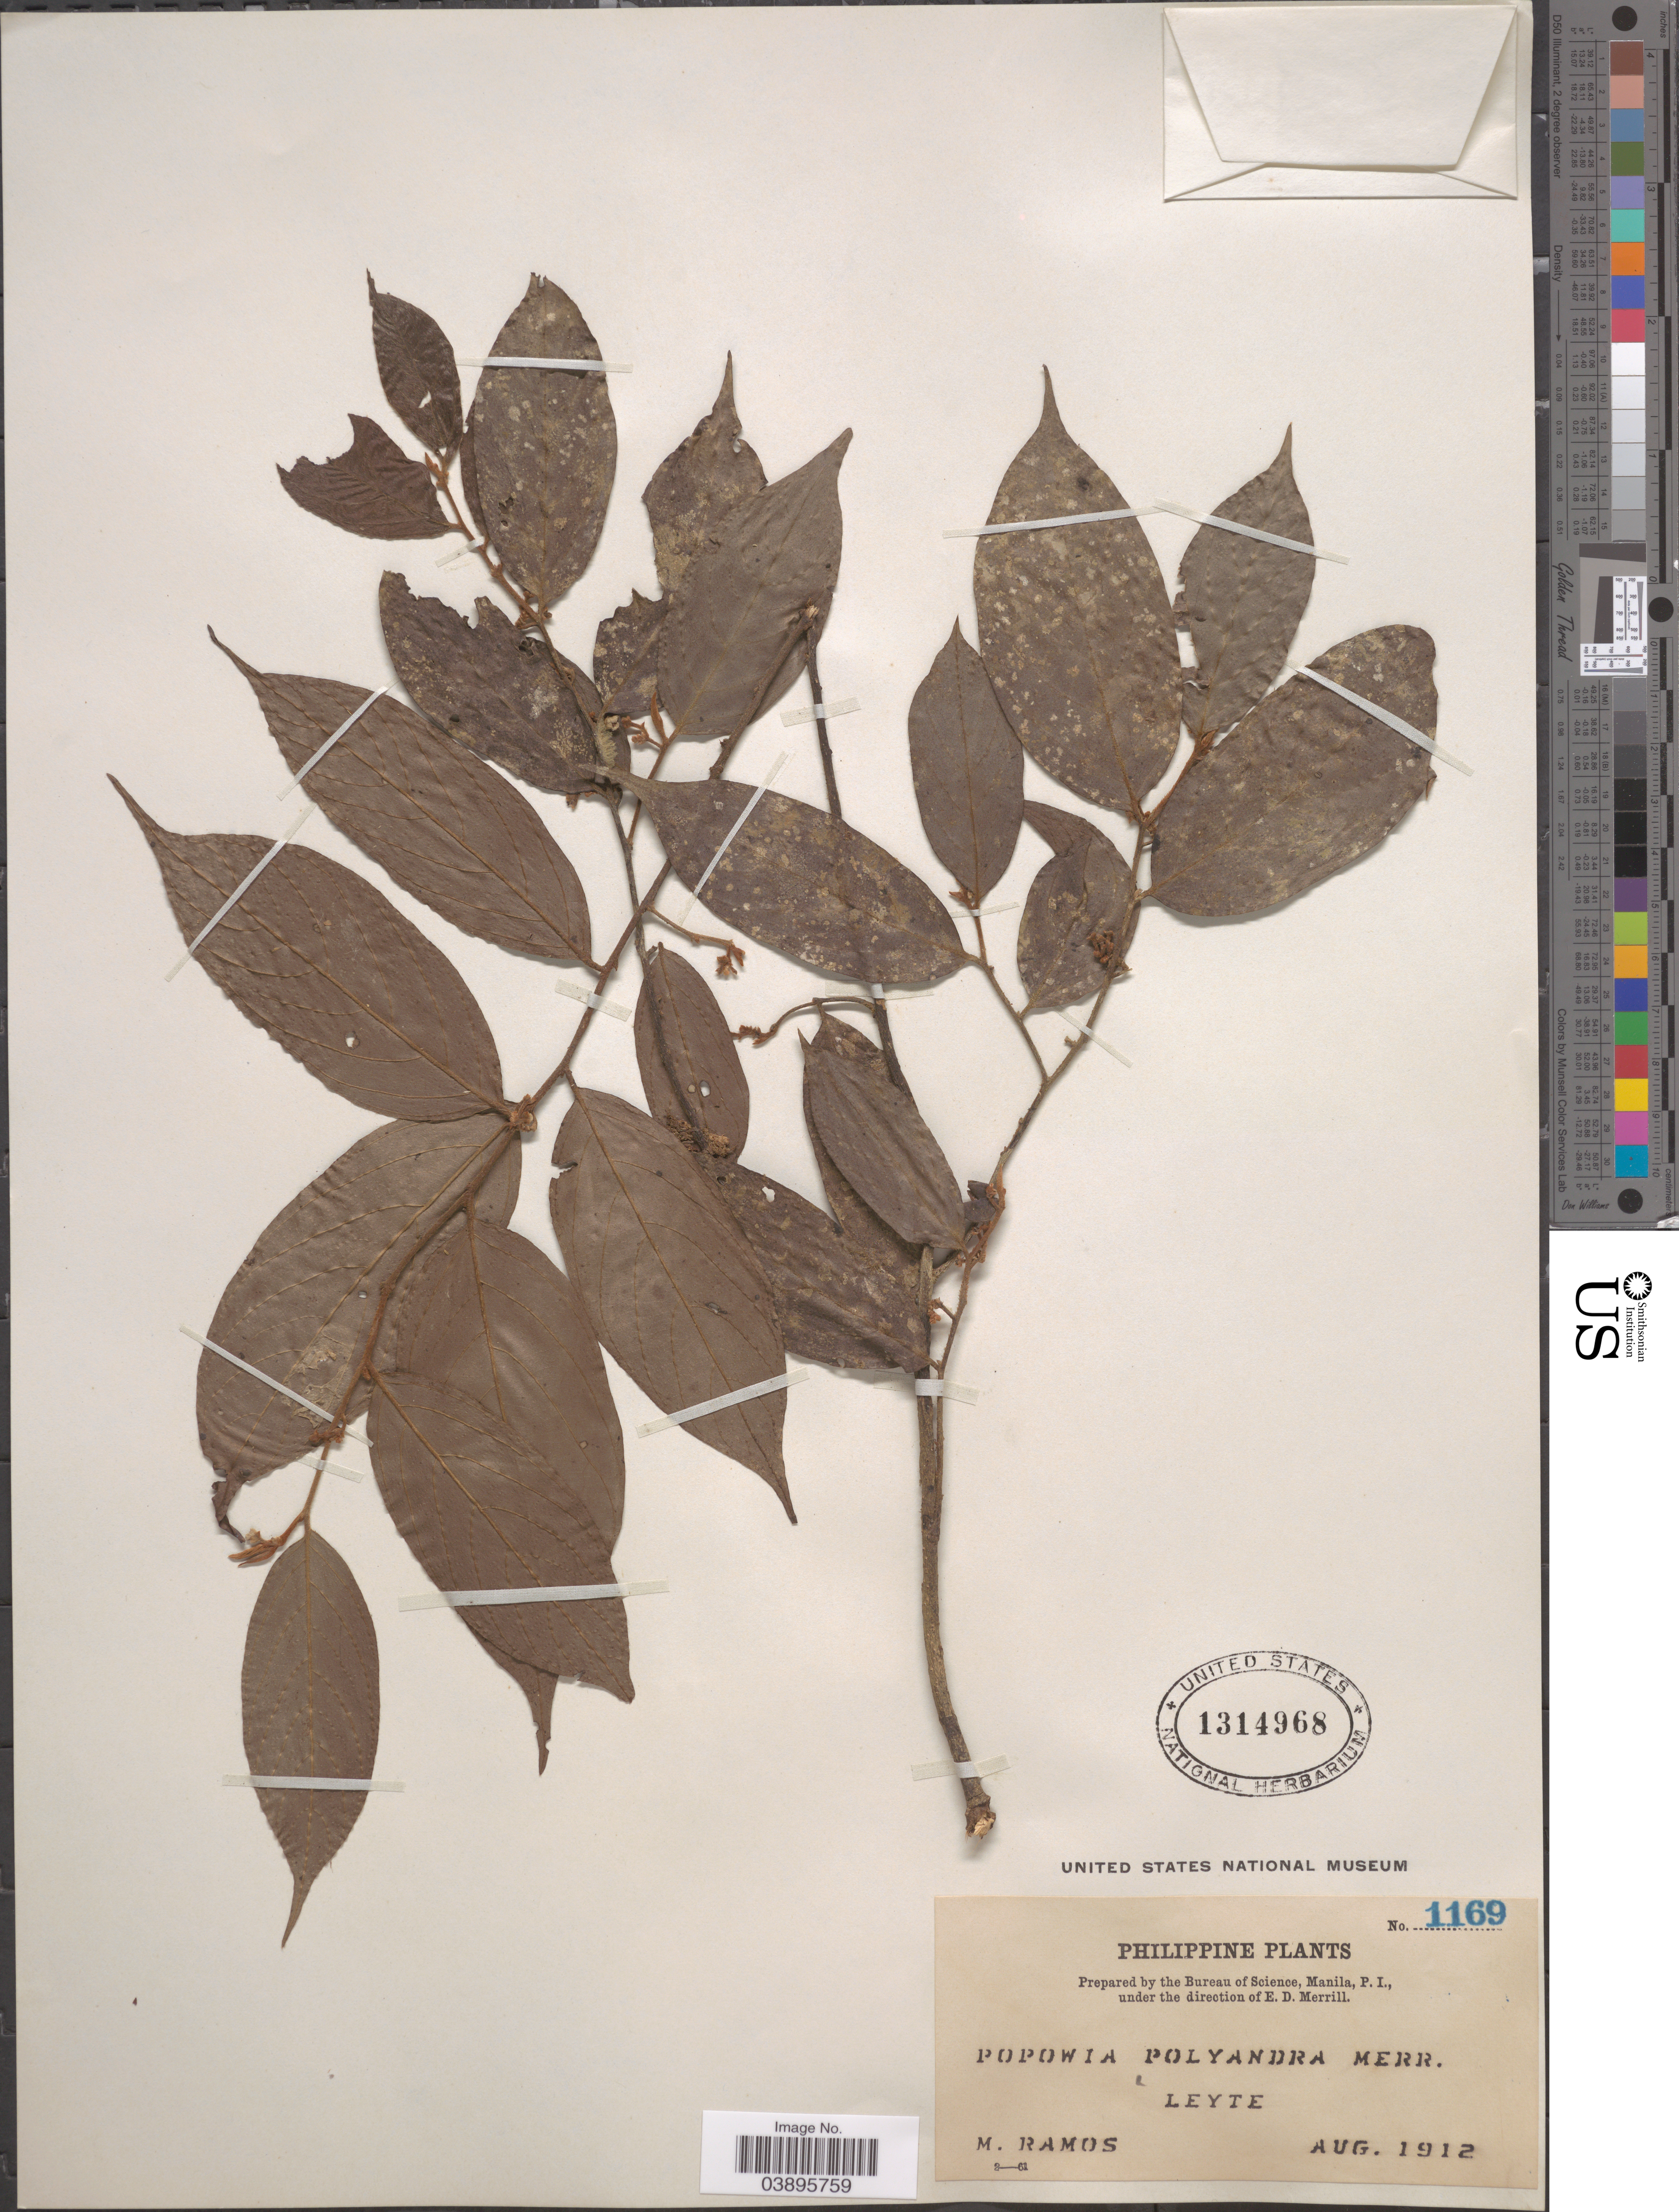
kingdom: Plantae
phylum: Tracheophyta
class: Magnoliopsida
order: Magnoliales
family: Annonaceae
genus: Popowia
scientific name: Popowia pisocarpa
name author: (Blume) Endl.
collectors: M. Ramos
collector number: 1169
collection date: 1912-08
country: Philippines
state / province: Eastern Visayas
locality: Leyte.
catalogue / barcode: US 1314968